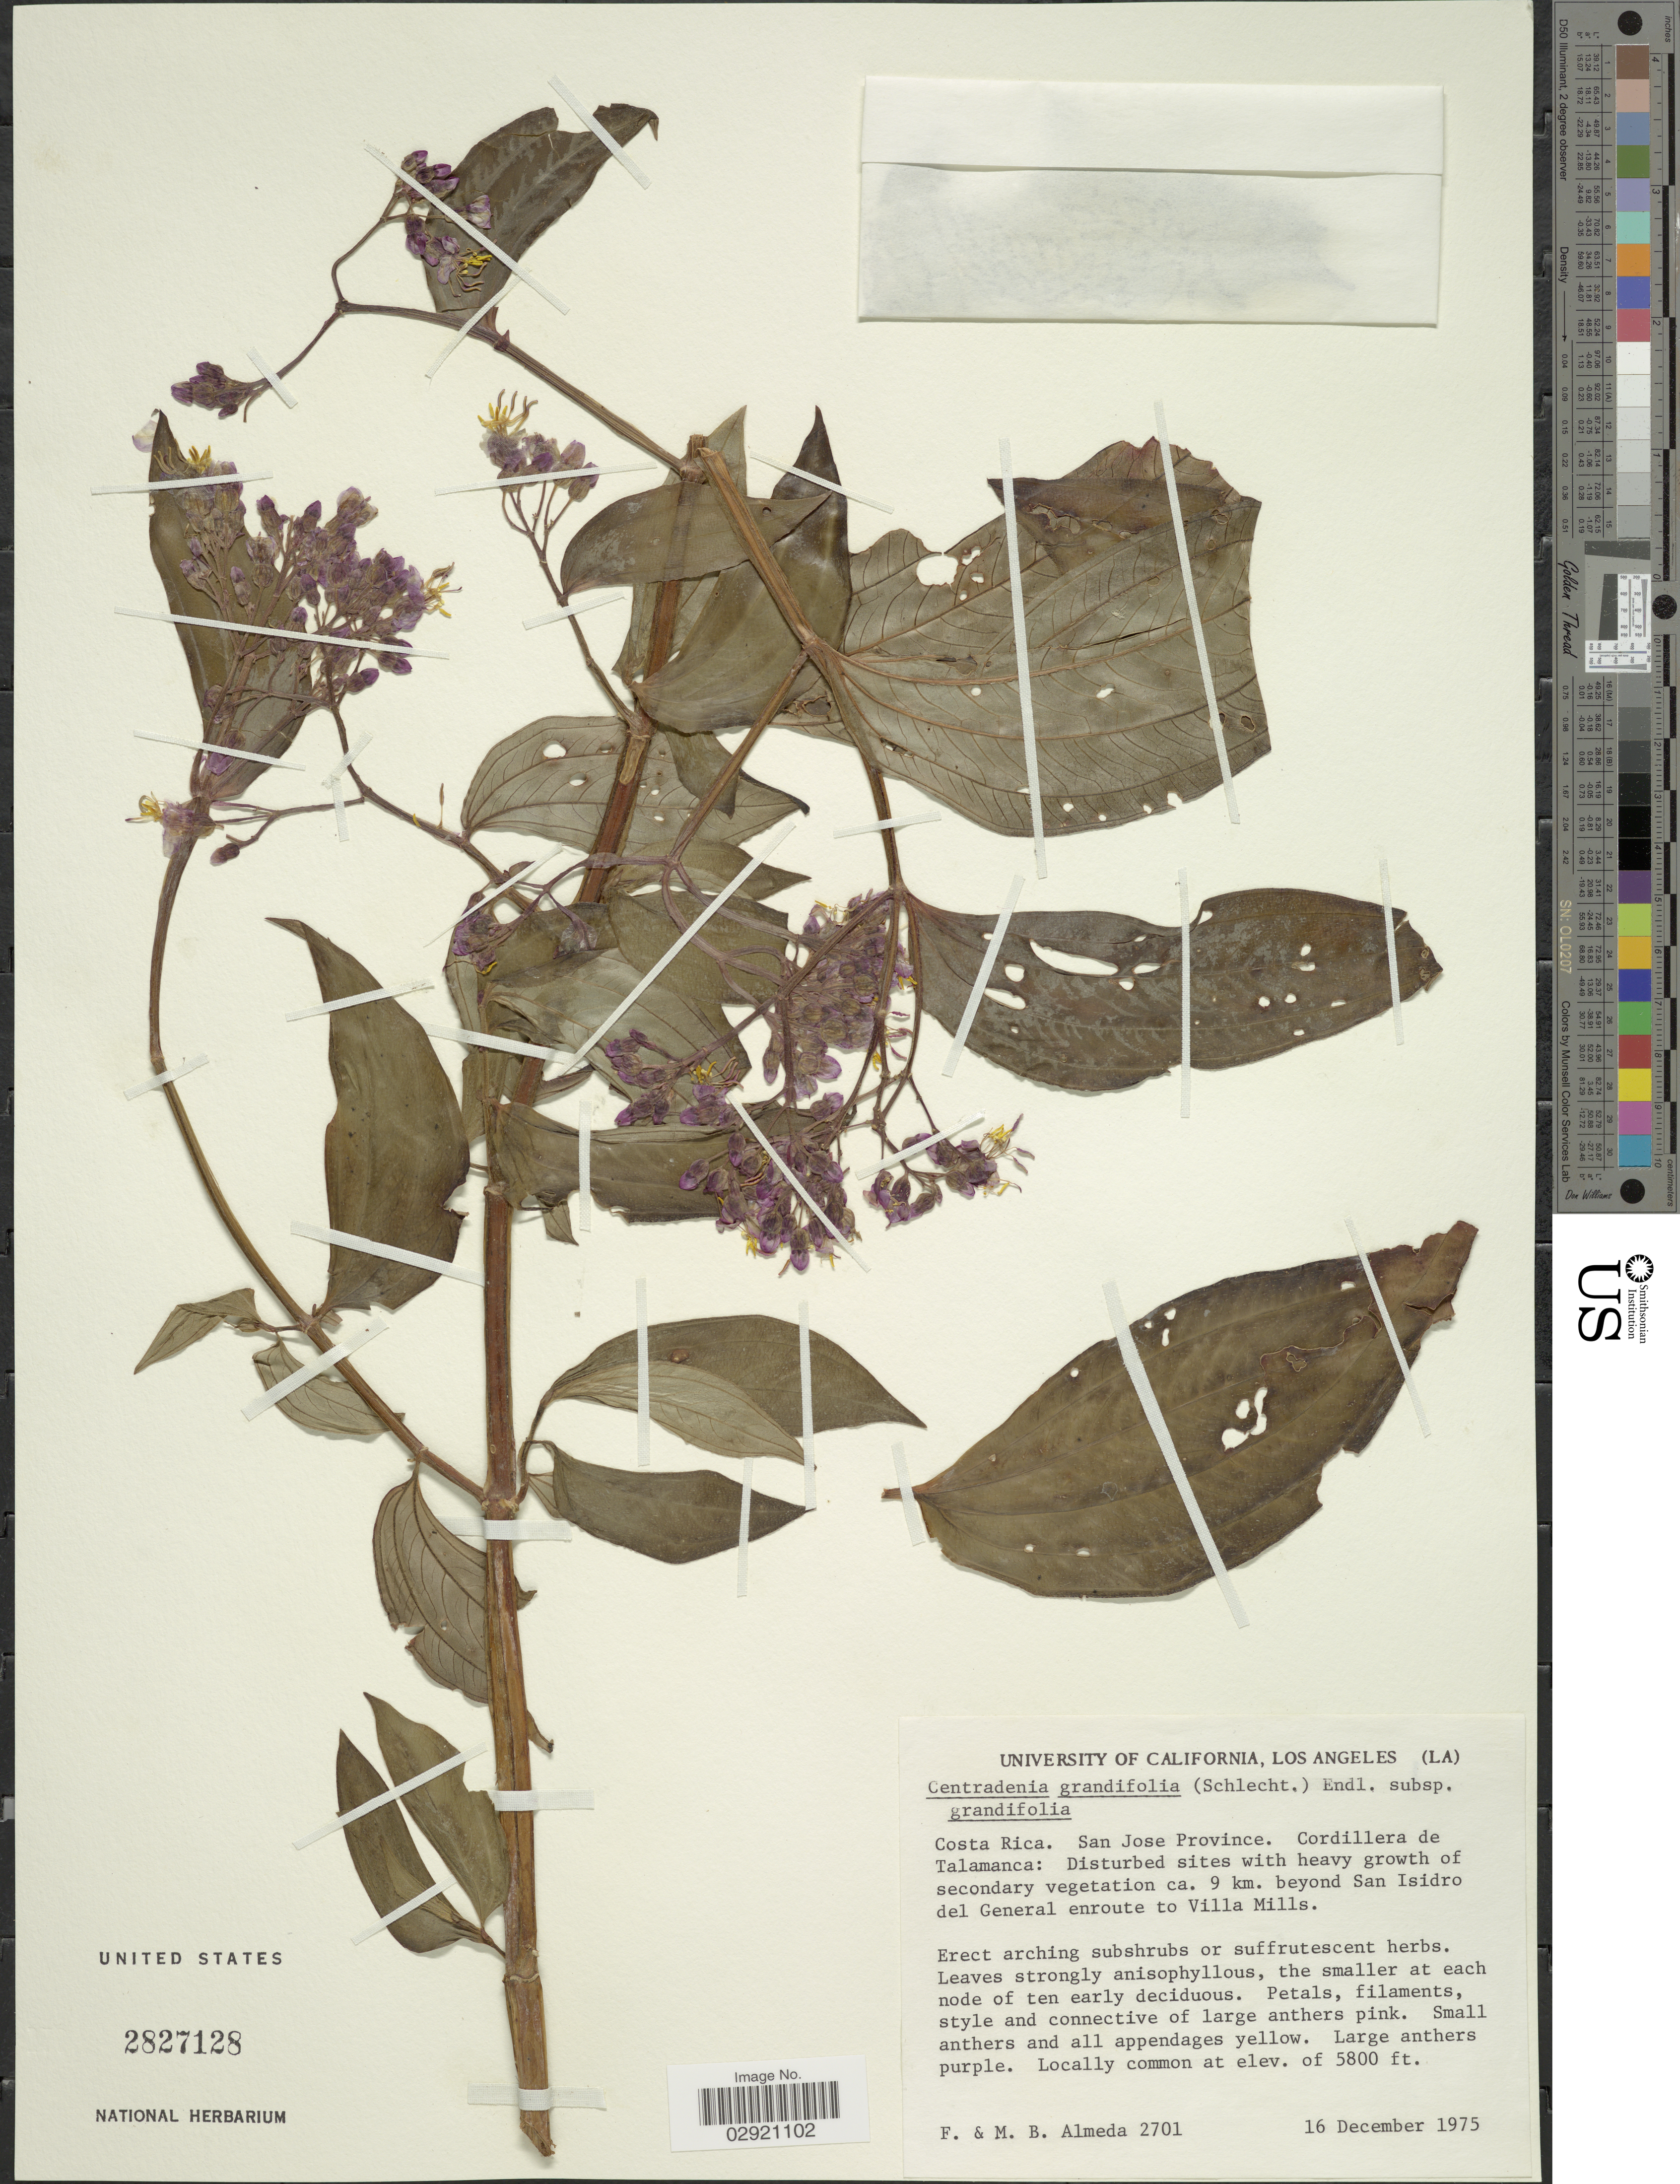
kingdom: Plantae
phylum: Tracheophyta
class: Magnoliopsida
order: Myrtales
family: Melastomataceae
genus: Centradenia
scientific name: Centradenia grandifolia subsp. grandifolia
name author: (Schltdl.) Endl.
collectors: F. Almeda & M. Almeda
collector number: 2701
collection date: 1975-12-16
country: Costa Rica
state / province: San José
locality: Cordillera de Talamanca. Ca. 9 km. beyond San Isidro del General enroute to Villa Mills.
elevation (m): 1768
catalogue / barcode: US 2827128